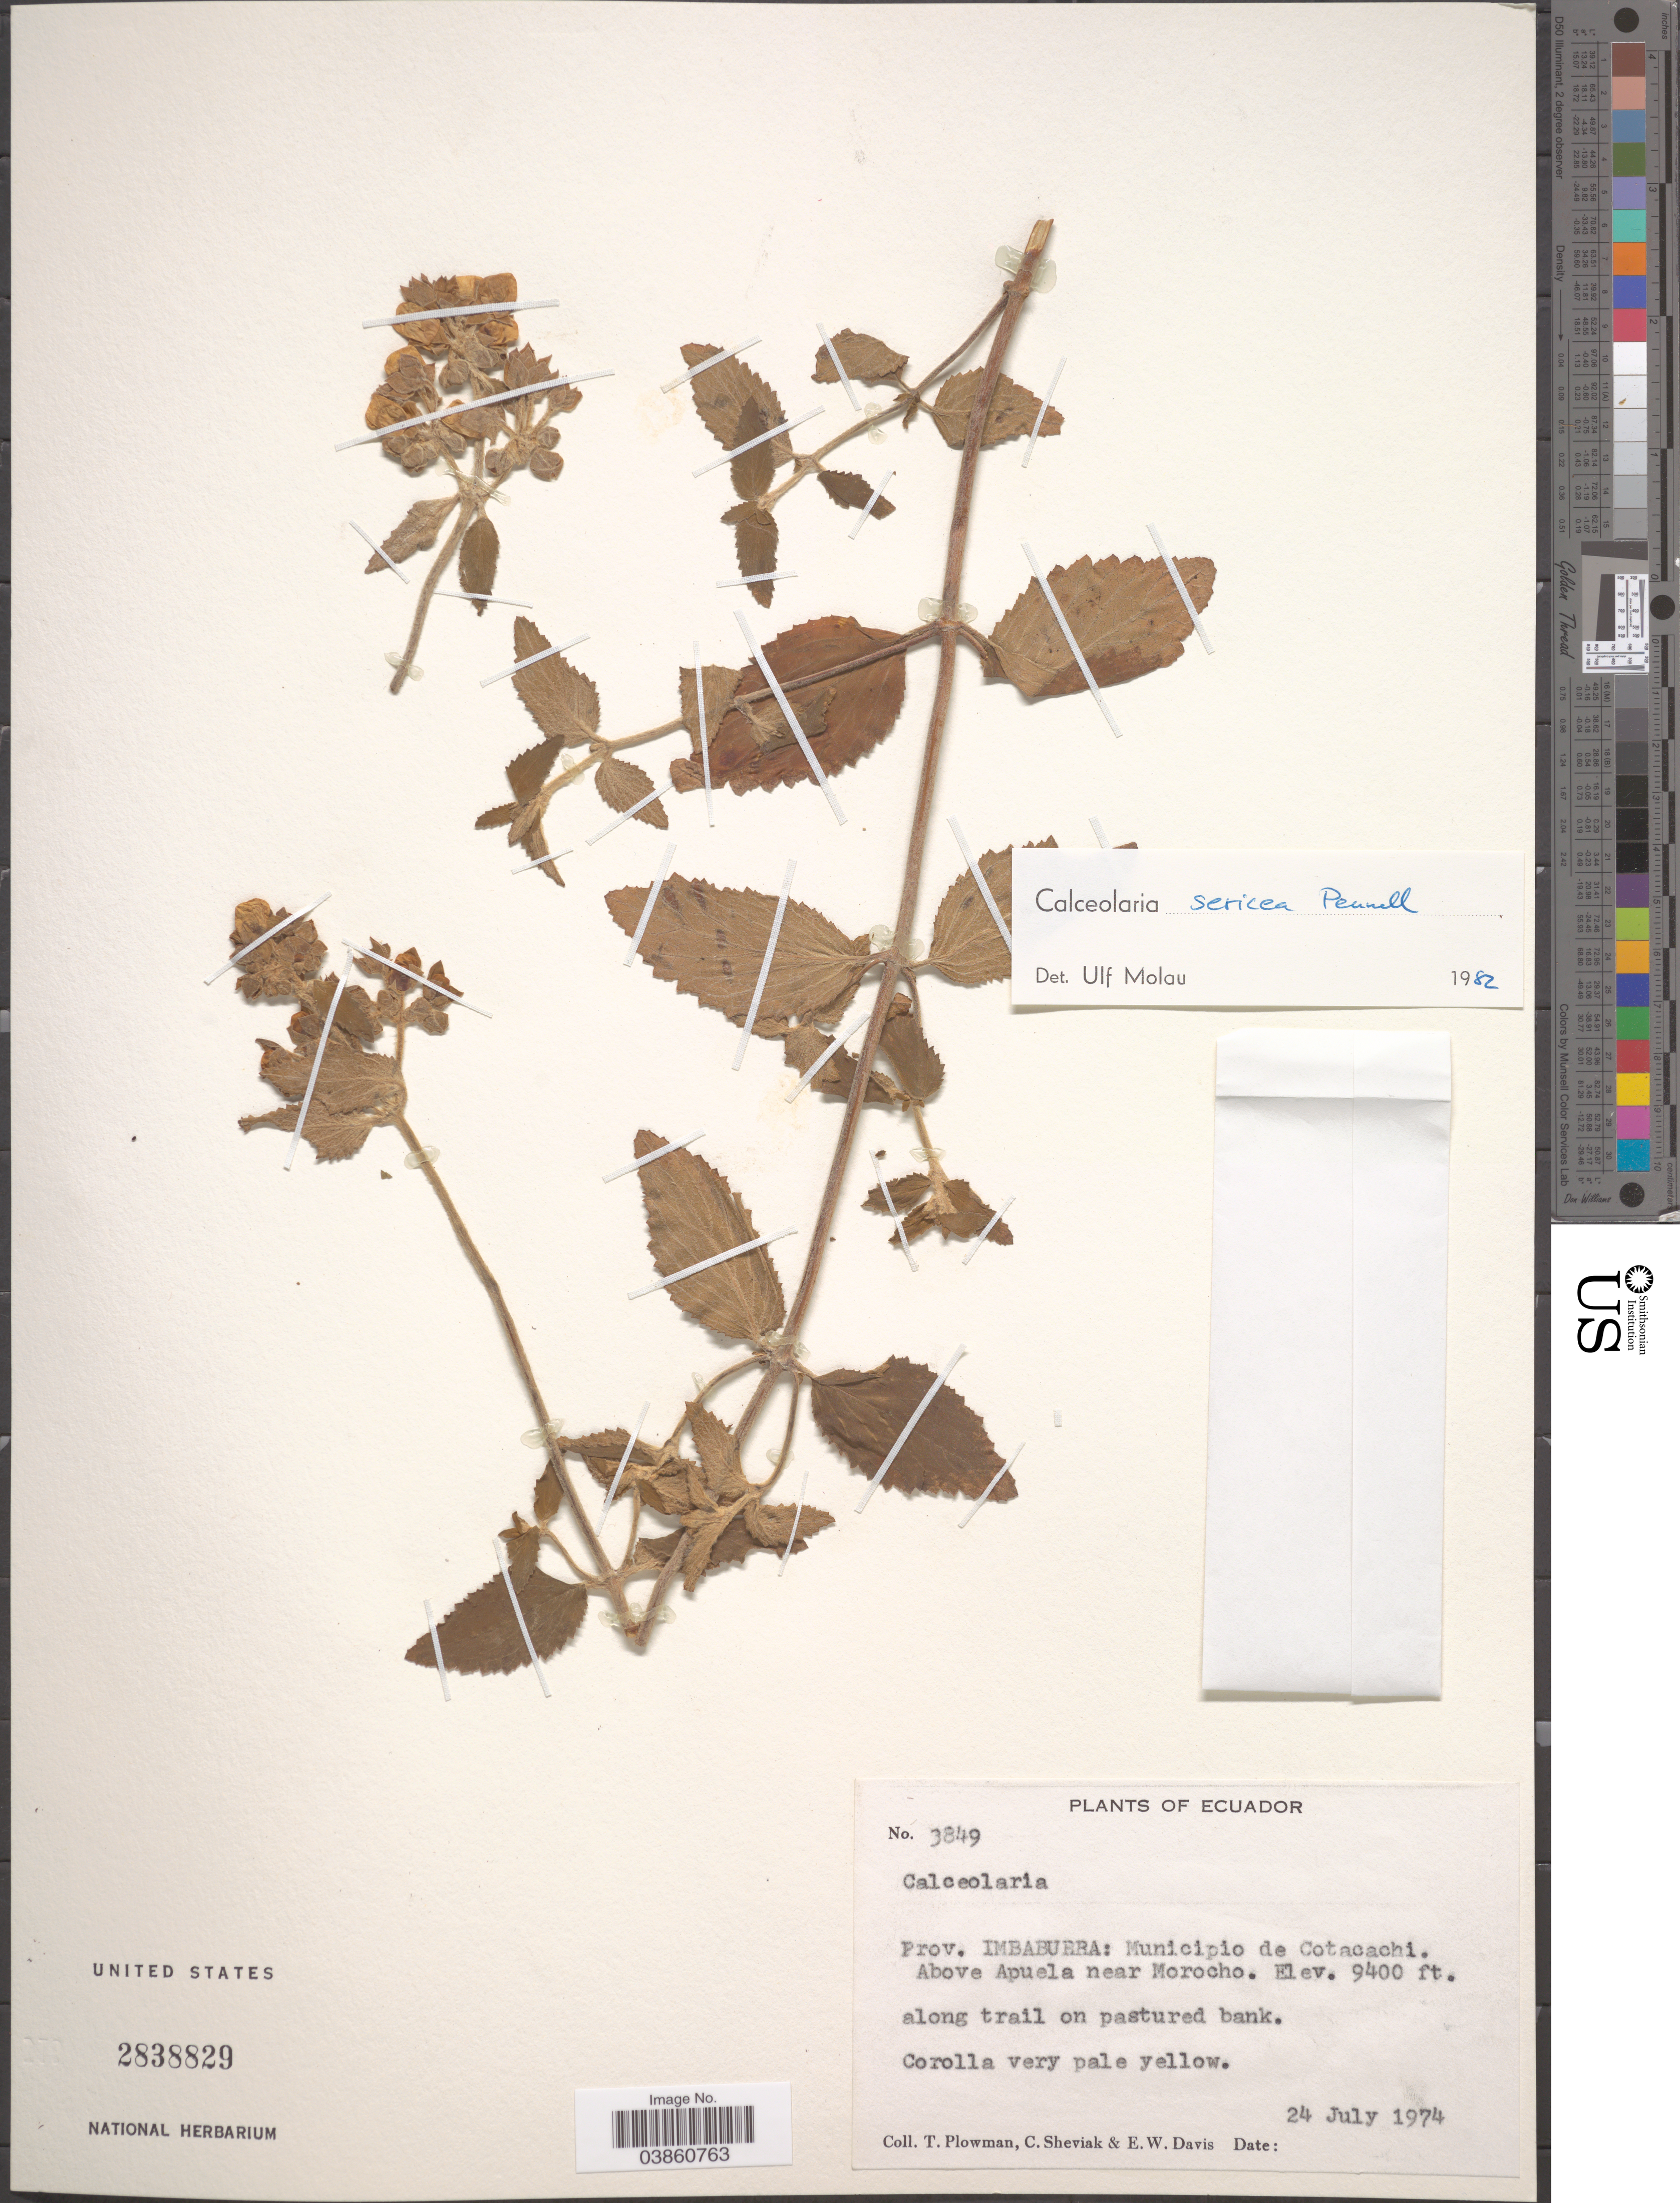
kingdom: Plantae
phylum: Tracheophyta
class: Magnoliopsida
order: Lamiales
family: Calceolariaceae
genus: Calceolaria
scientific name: Calceolaria sericea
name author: Pennell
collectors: T. Plowman, C. J. Sheviak & E. W. Davis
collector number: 3849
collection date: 1974-07-24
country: Ecuador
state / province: Imbabura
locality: Municipio de Cotacachi. Above Apuela near Morocho.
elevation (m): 2865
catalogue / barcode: US 2838829